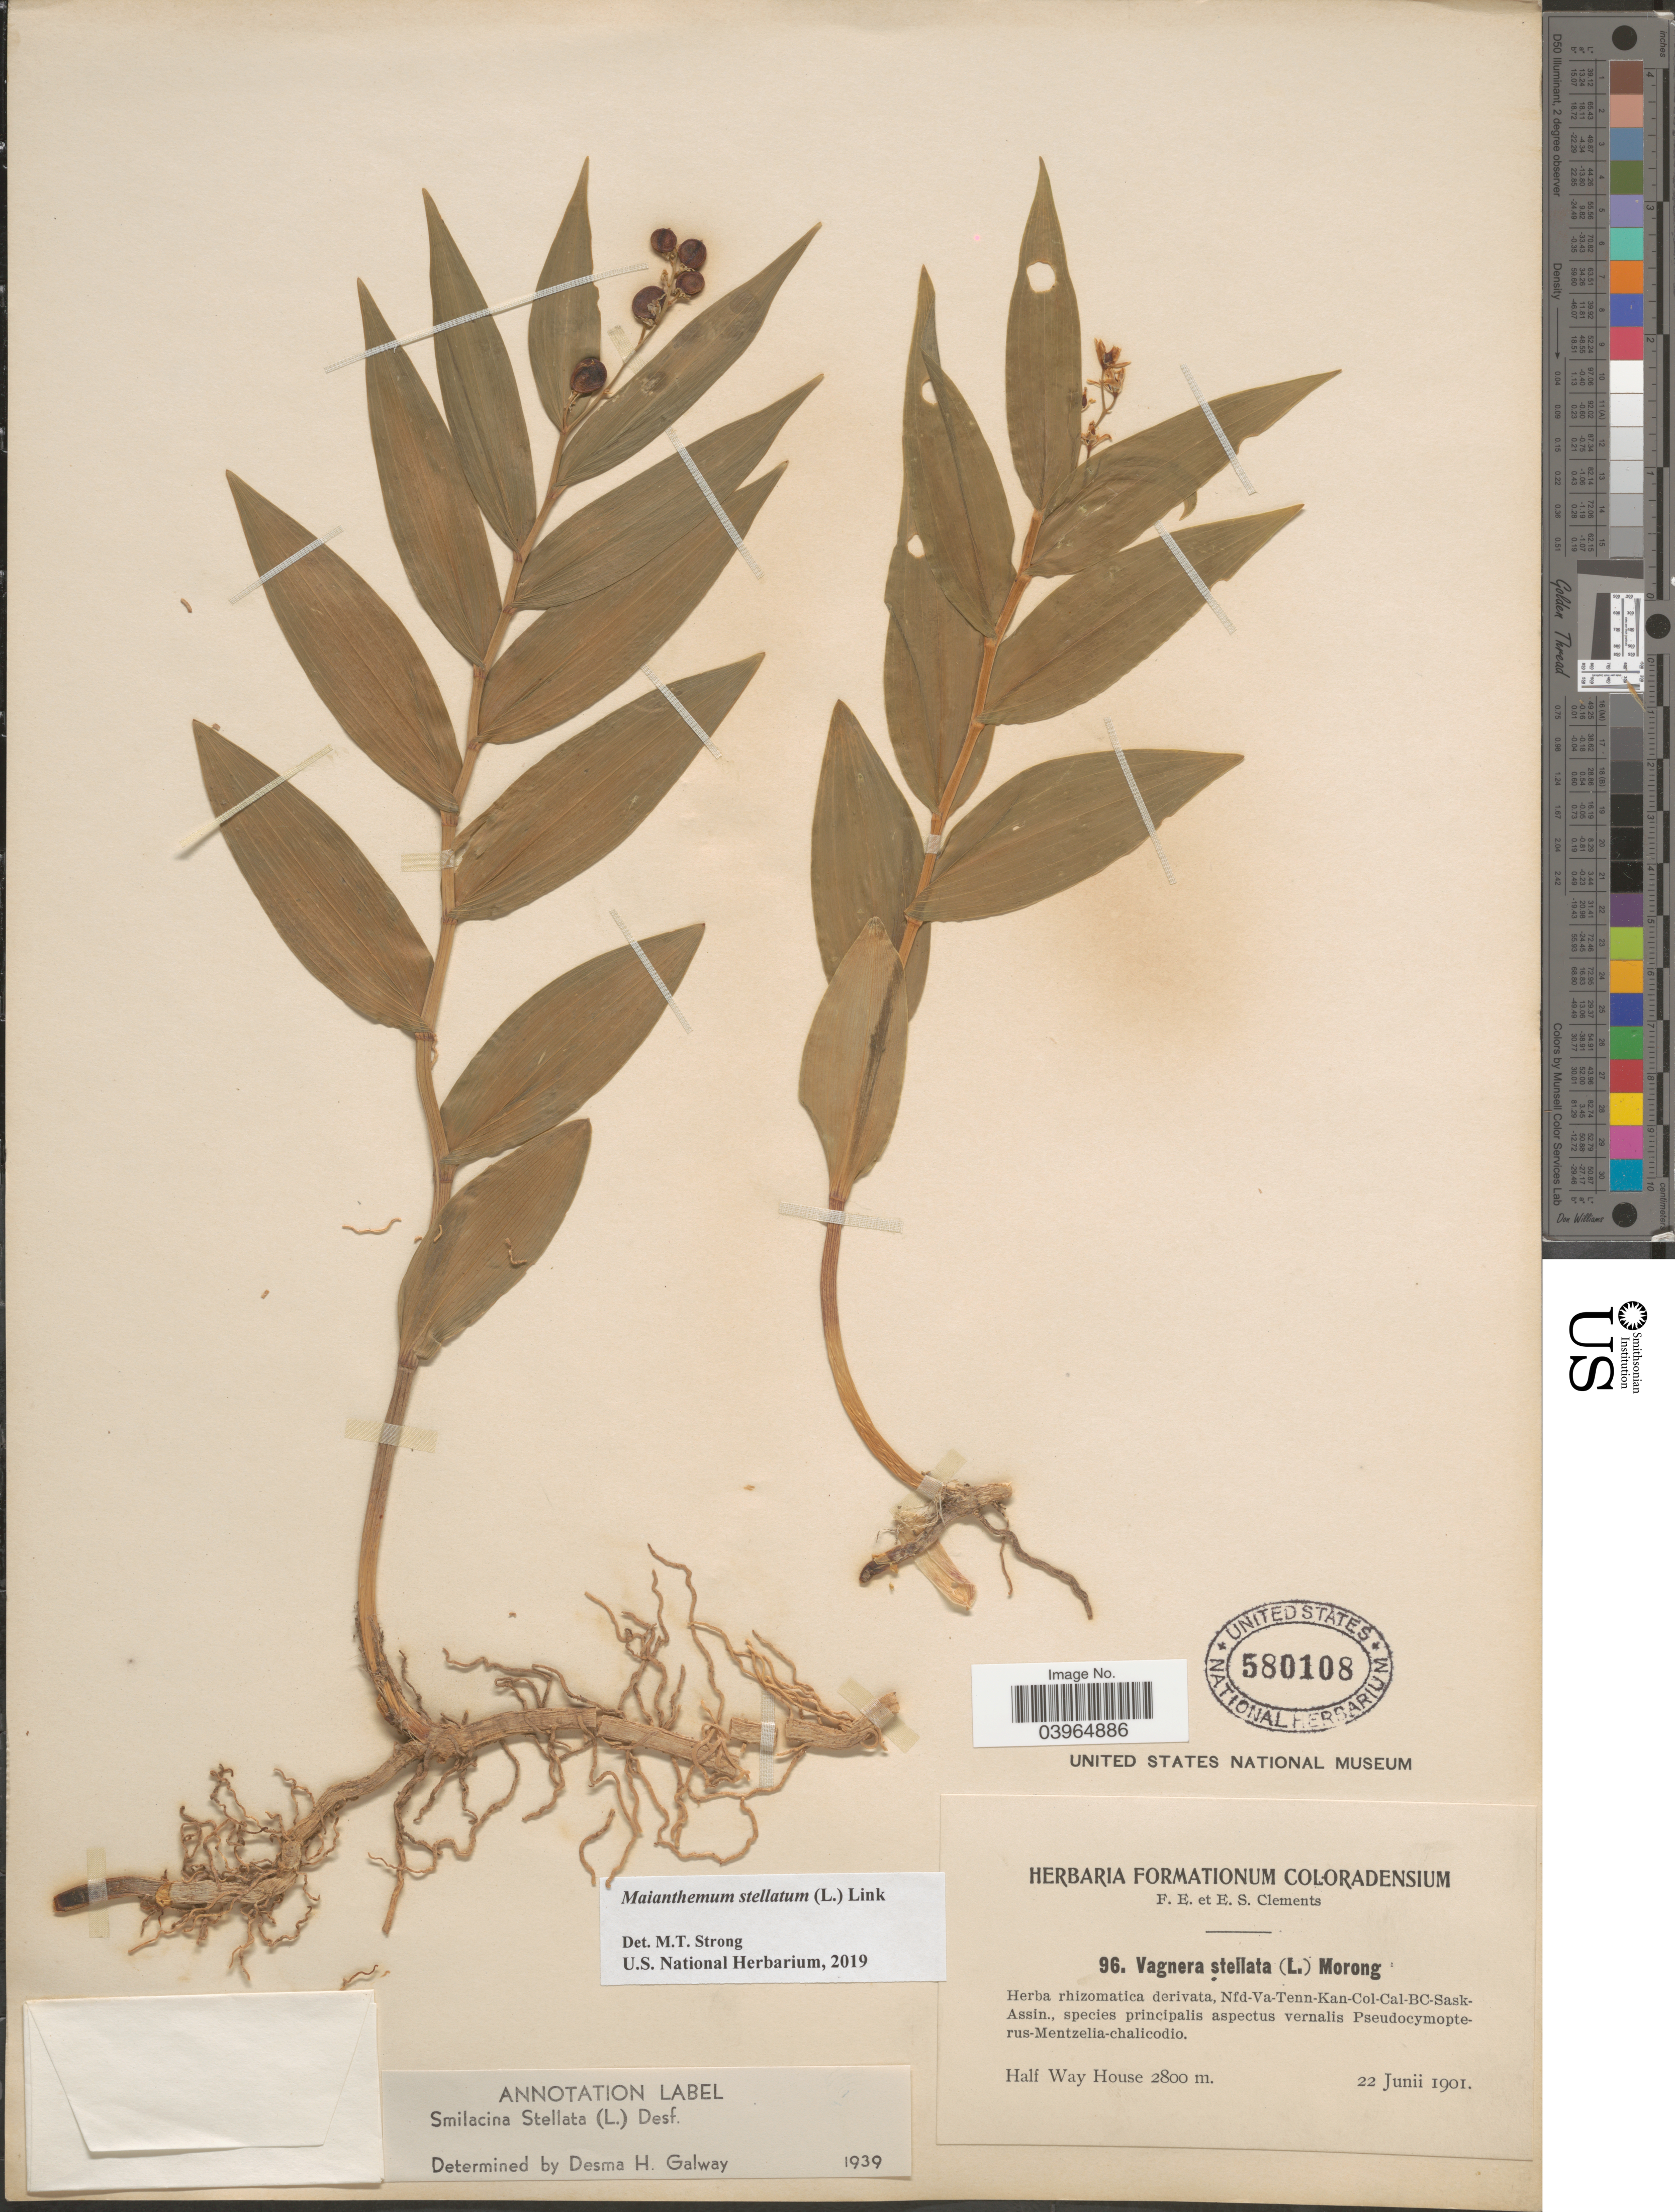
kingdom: Plantae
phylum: Tracheophyta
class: Liliopsida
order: Asparagales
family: Asparagaceae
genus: Maianthemum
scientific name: Maianthemum stellatum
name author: (L.) Link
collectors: F. E. Clements & E. S. Clements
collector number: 96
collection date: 1901-06-22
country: United States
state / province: Colorado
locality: Half Way House.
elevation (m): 2800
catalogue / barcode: US 580108